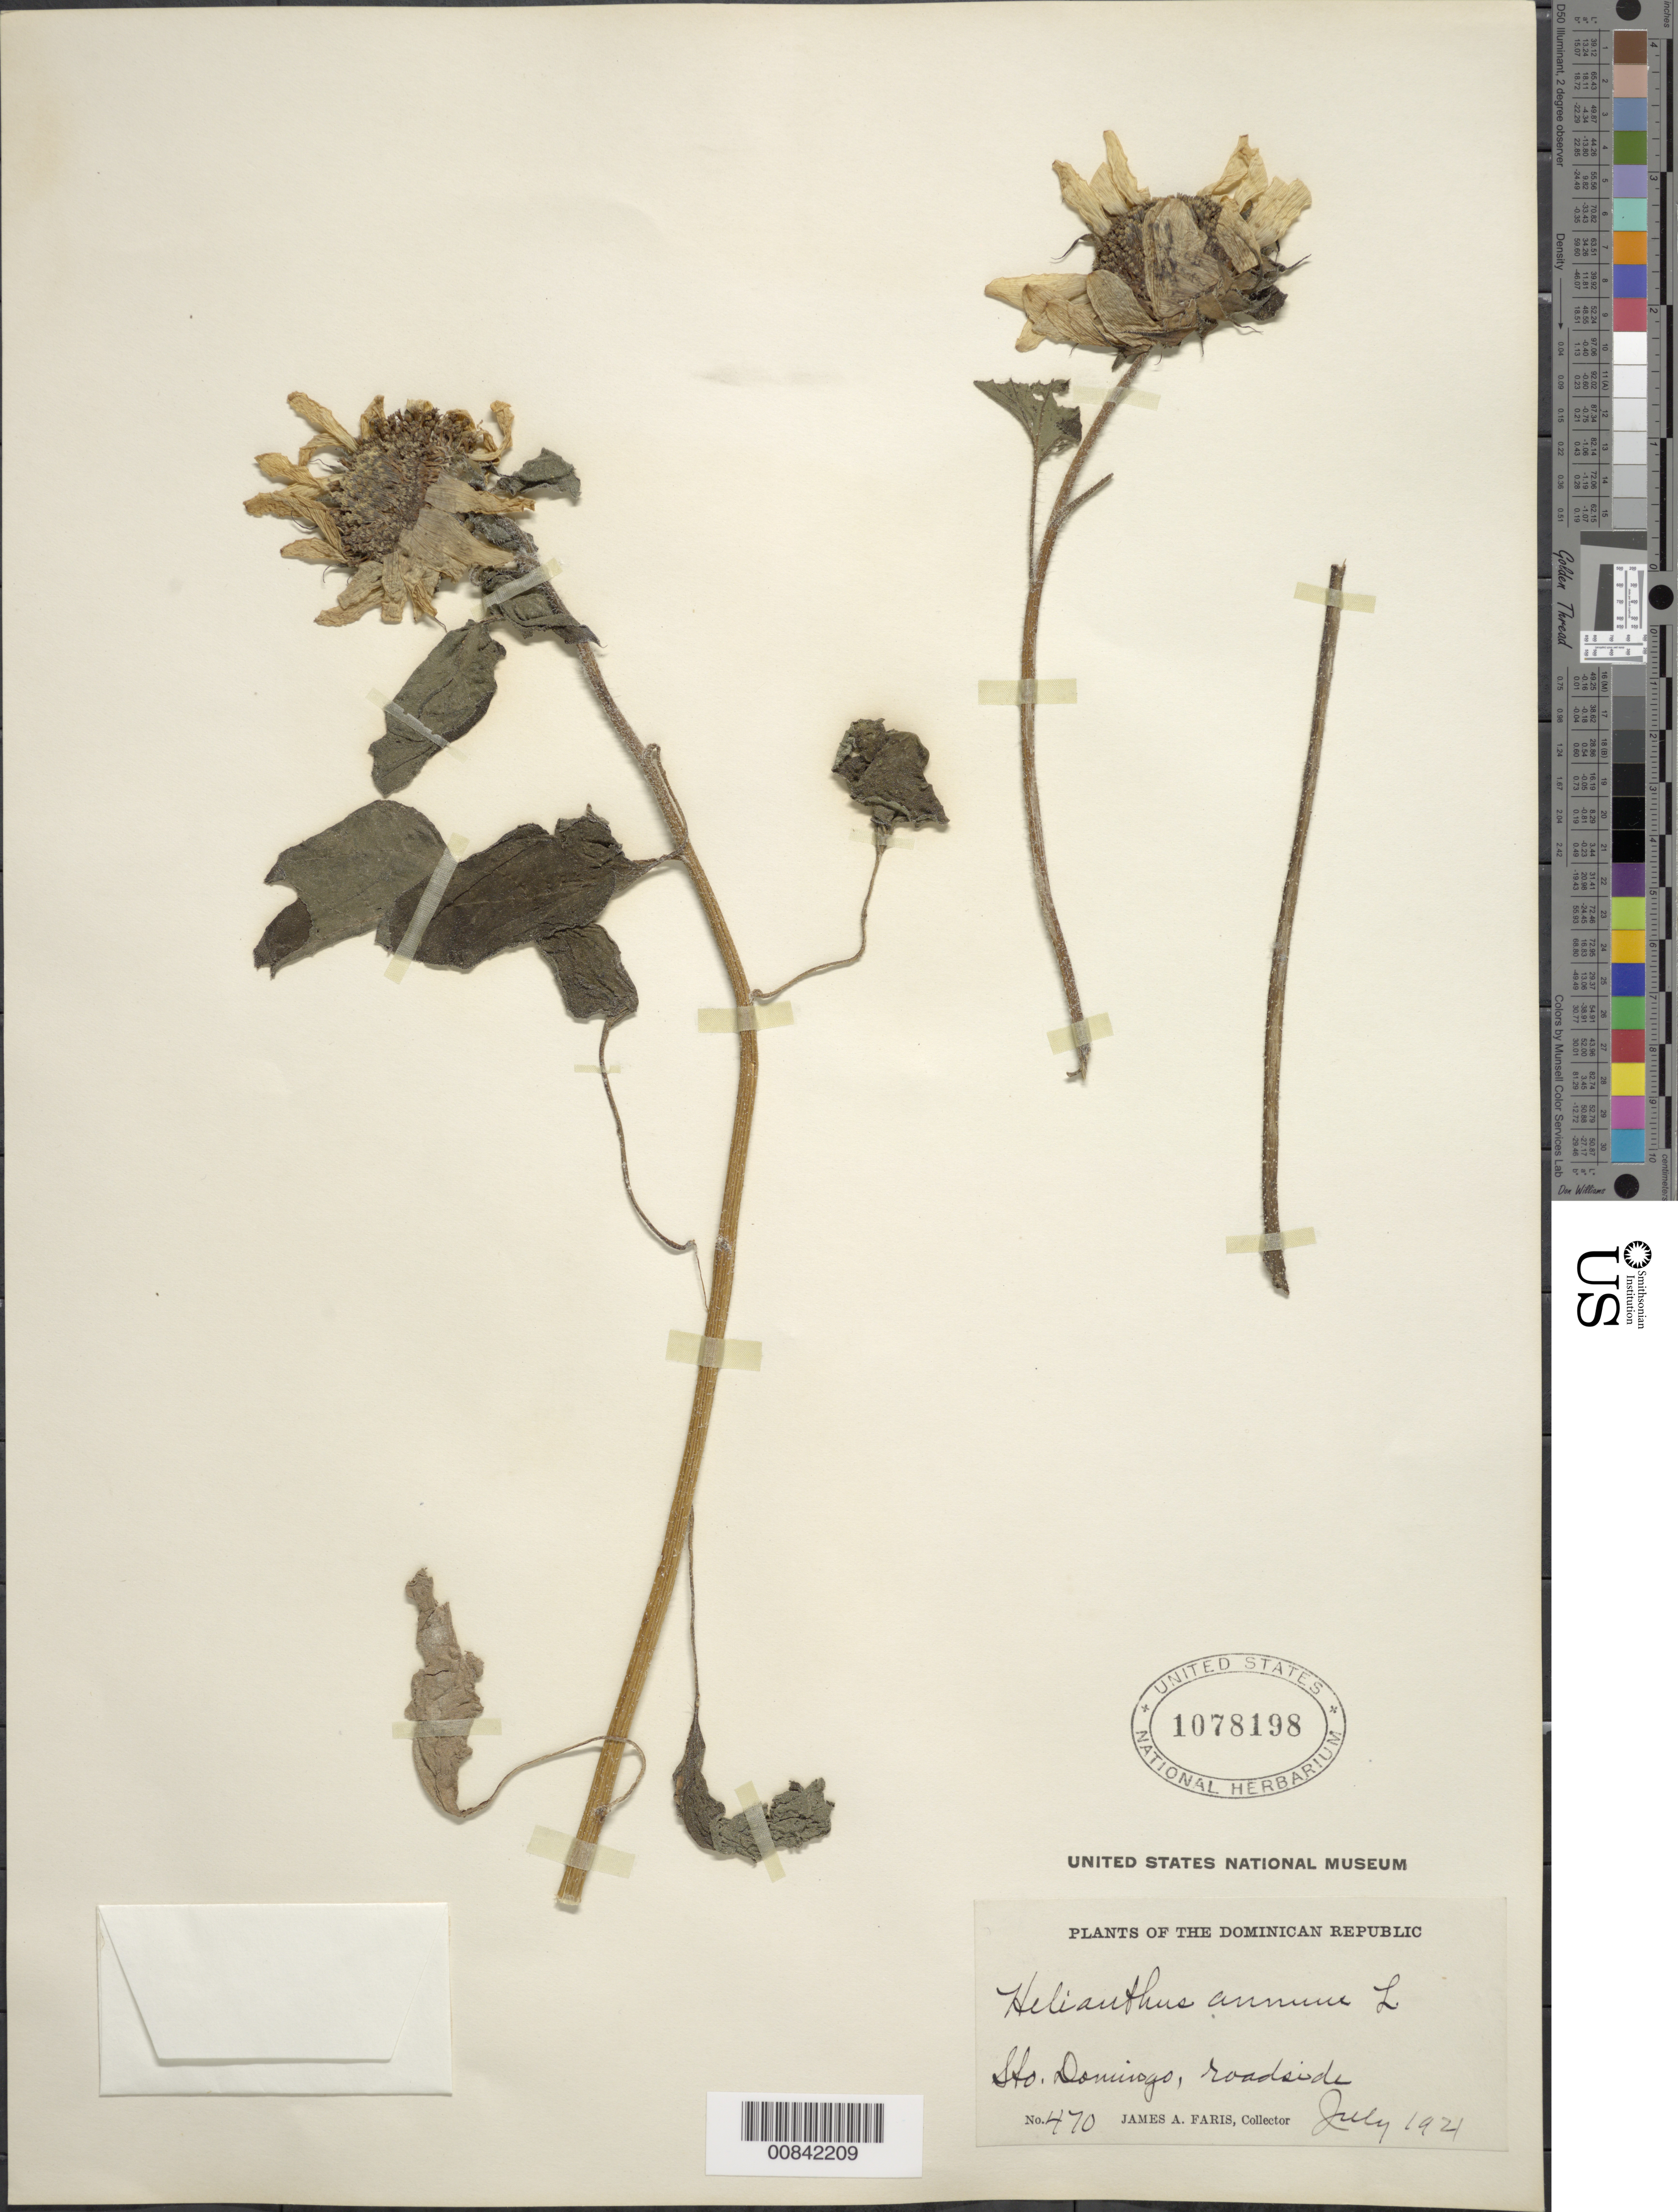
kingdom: Plantae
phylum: Tracheophyta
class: Magnoliopsida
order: Asterales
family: Asteraceae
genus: Helianthus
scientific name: Helianthus annuus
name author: L.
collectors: J. Faris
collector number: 470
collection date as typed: Jul 1921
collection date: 1921-07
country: Dominican Republic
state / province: San Cristóbal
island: Hispaniola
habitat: Roadside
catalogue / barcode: US 1078198